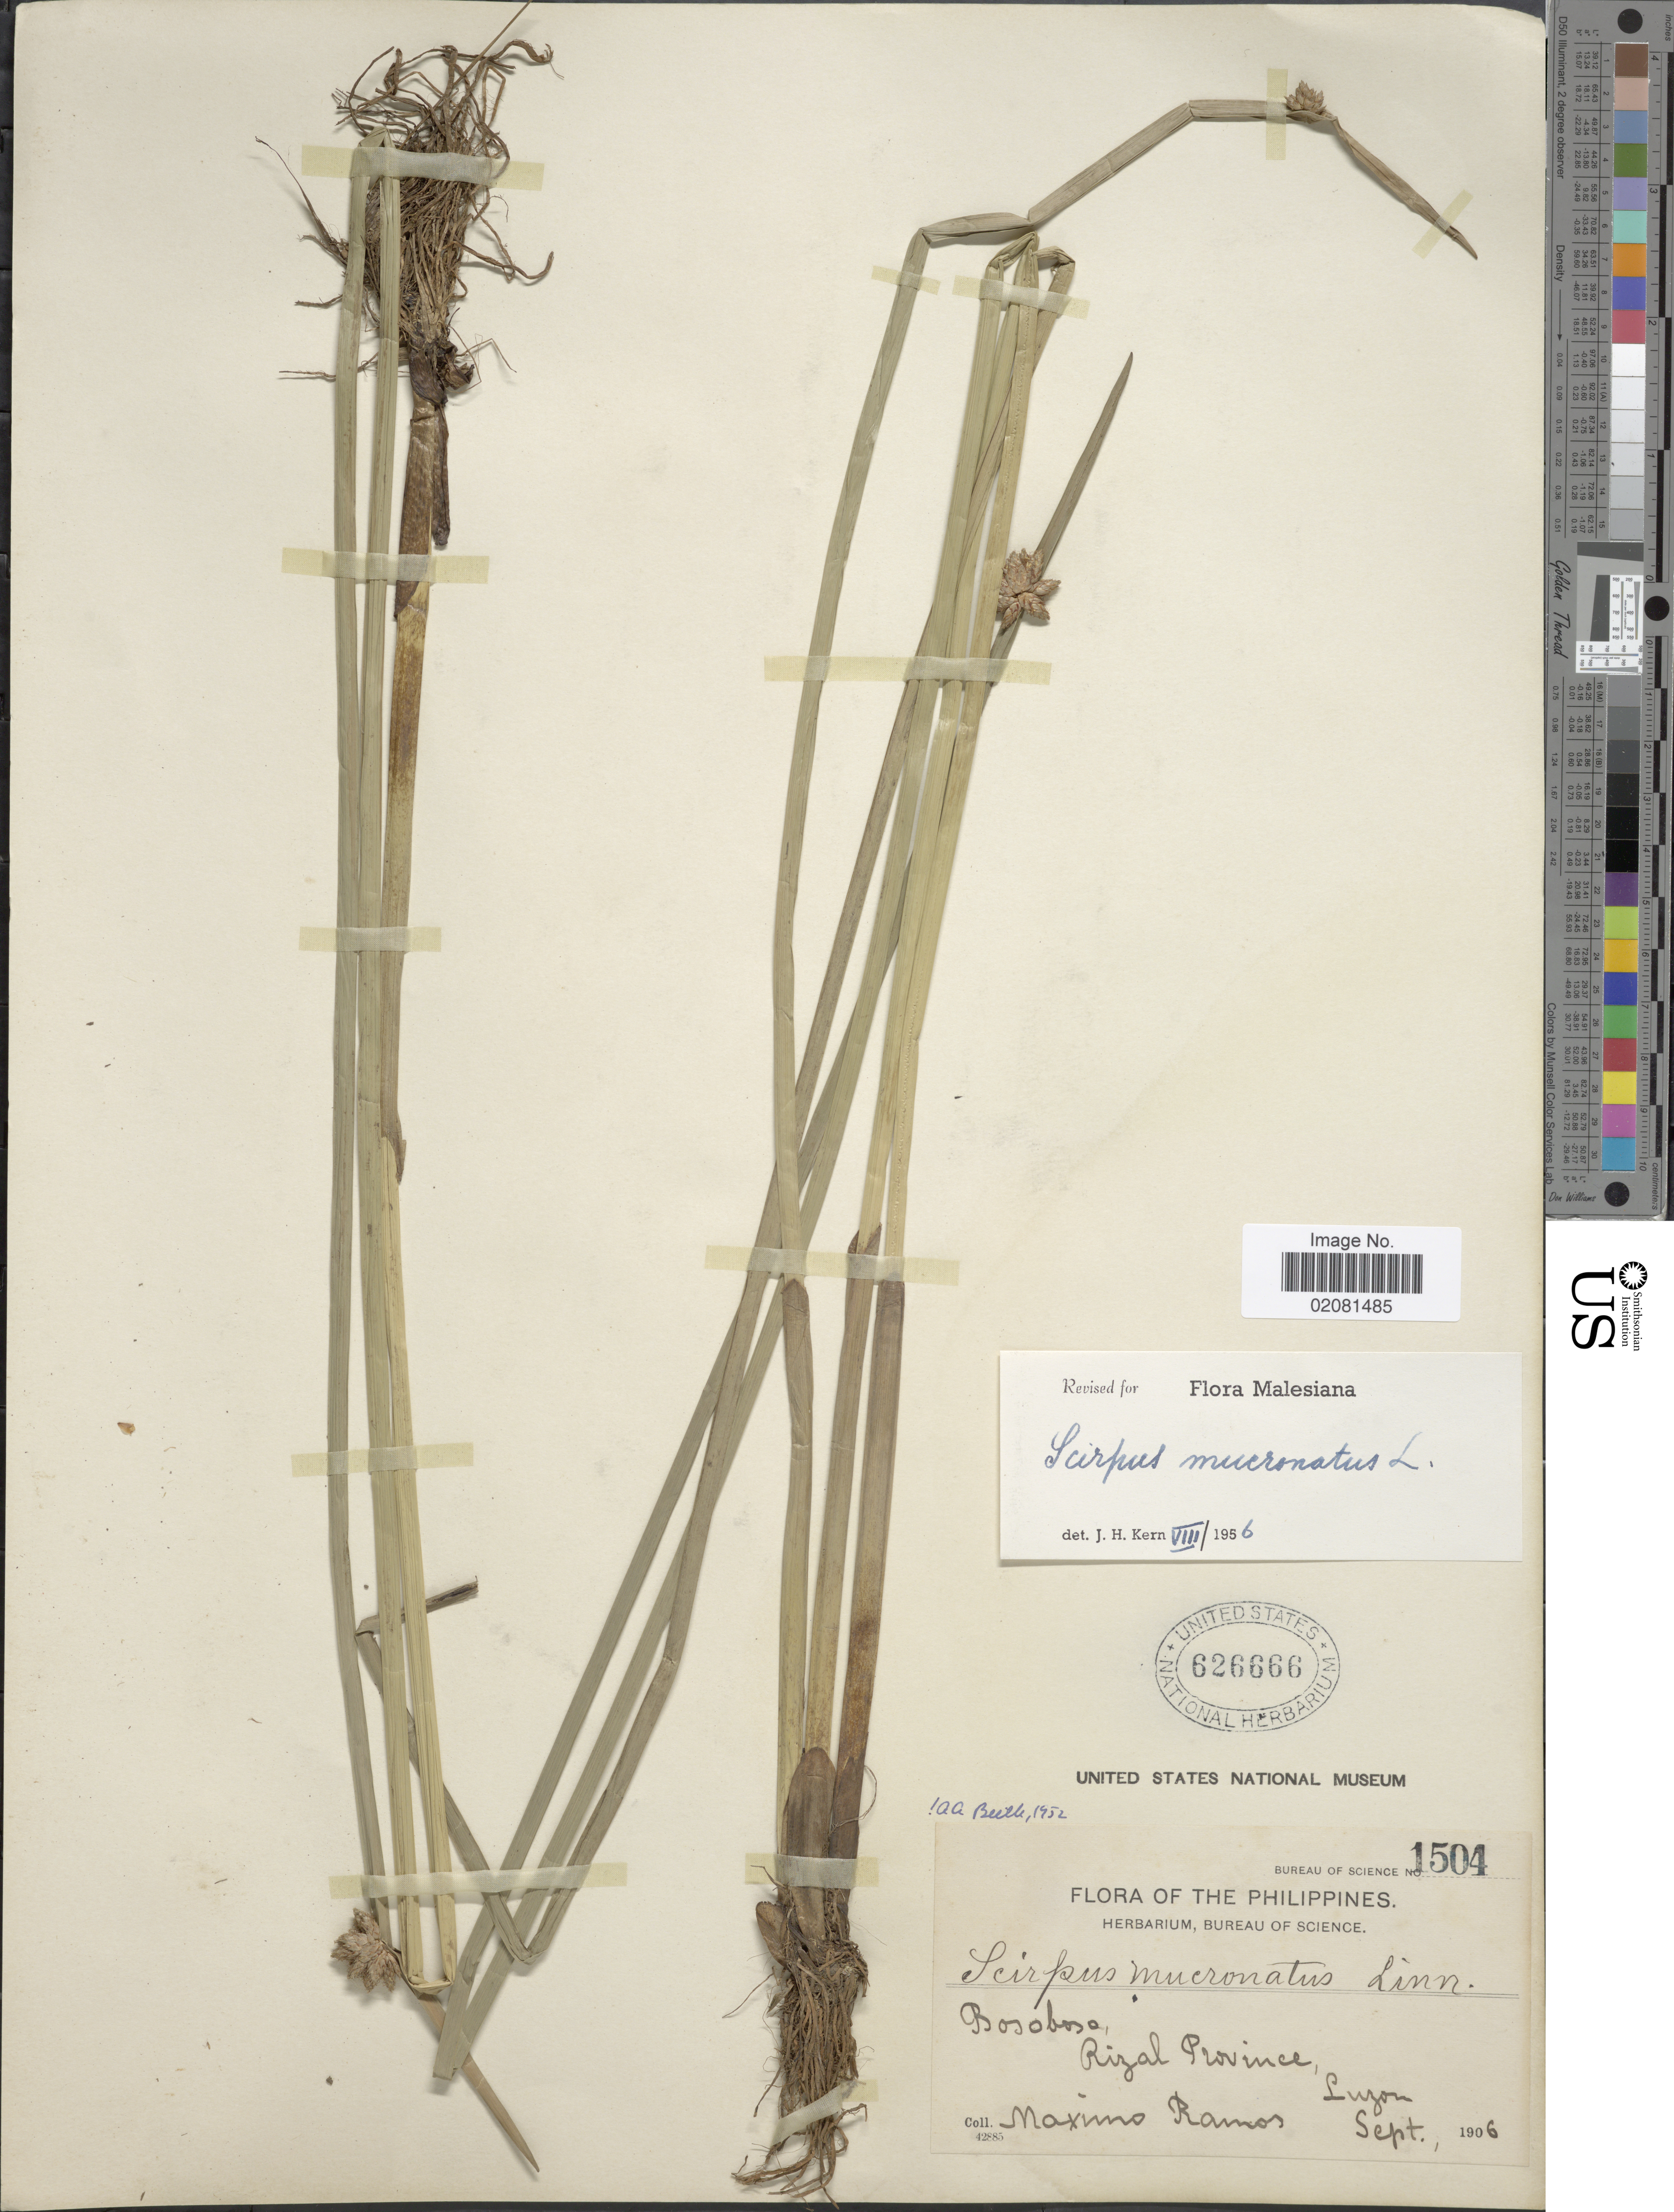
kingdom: Plantae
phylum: Tracheophyta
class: Liliopsida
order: Poales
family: Cyperaceae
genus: Schoenoplectus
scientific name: Schoenoplectus mucronatus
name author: (L.) Palla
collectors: M. Ramos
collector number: Bureau of Science 1504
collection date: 1906-09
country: Philippines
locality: Bosoboso, Rizal Province, Luzon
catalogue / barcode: US 626666